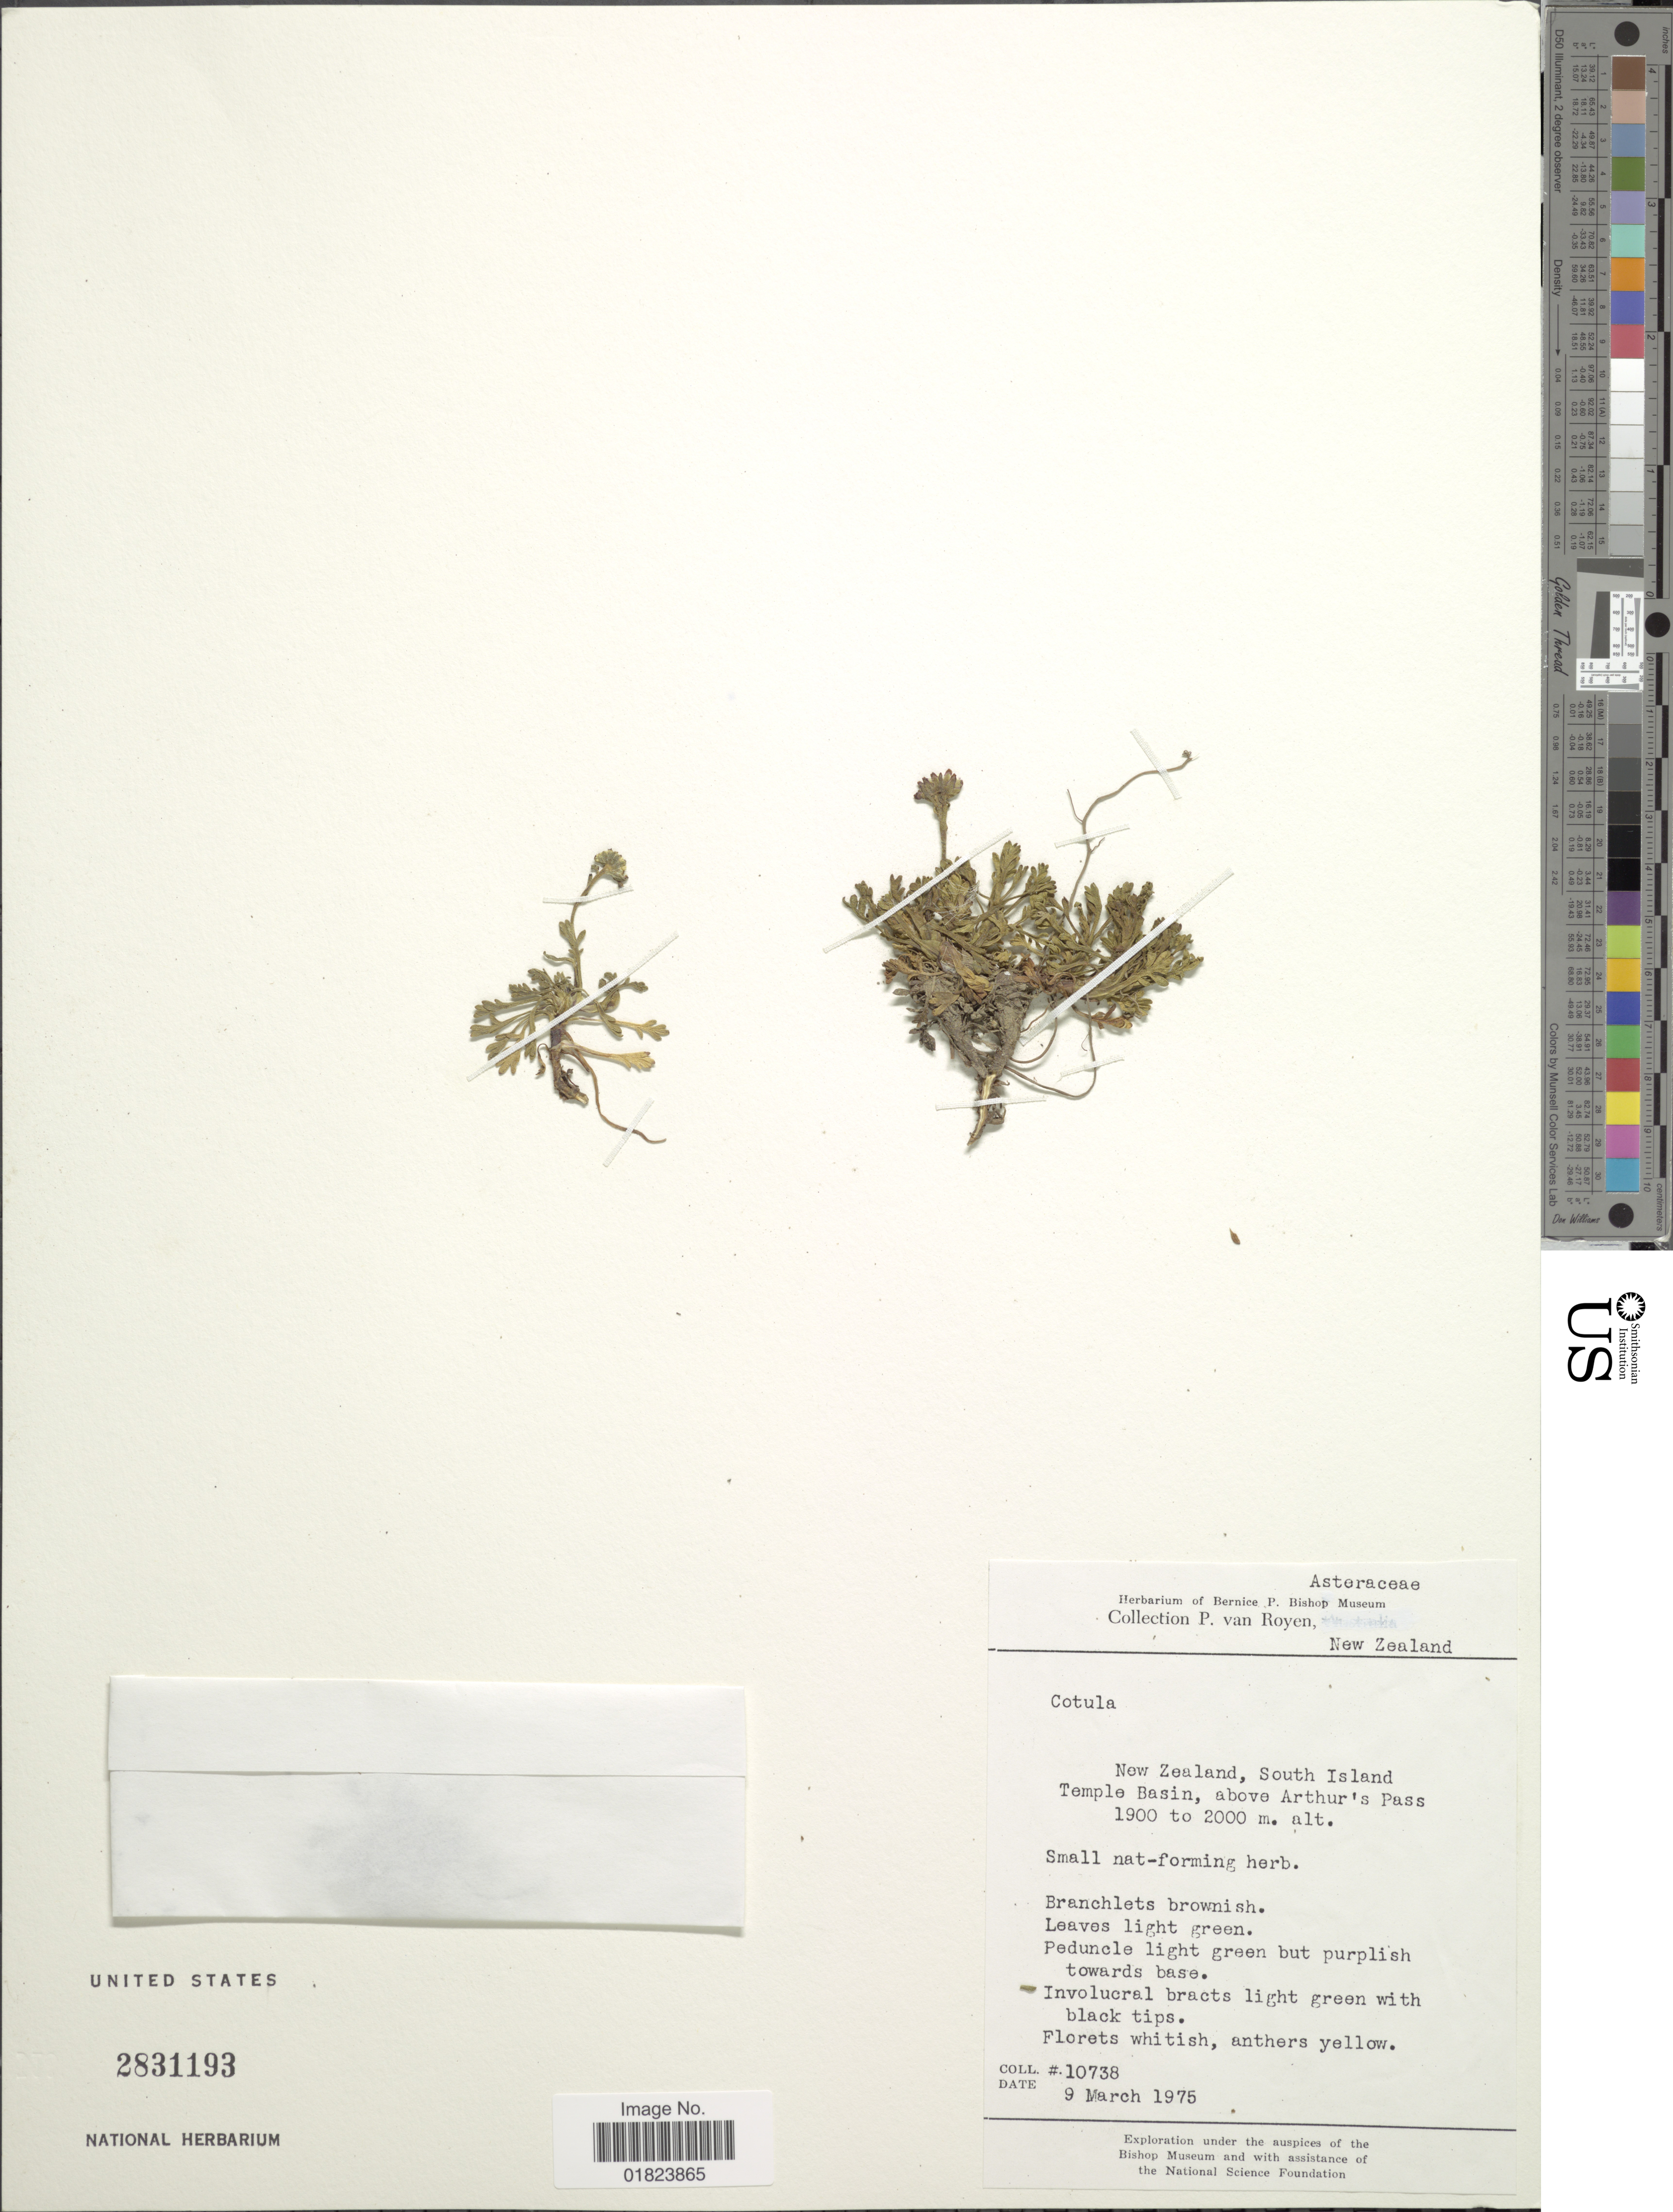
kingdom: Plantae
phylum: Tracheophyta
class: Magnoliopsida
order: Asterales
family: Asteraceae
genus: Cotula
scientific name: Cotula sp.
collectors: P. van Royen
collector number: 10738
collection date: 1975-03-09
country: New Zealand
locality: South Island, Temple Basin, above Arthur's Pass.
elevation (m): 1900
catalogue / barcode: US 2831193